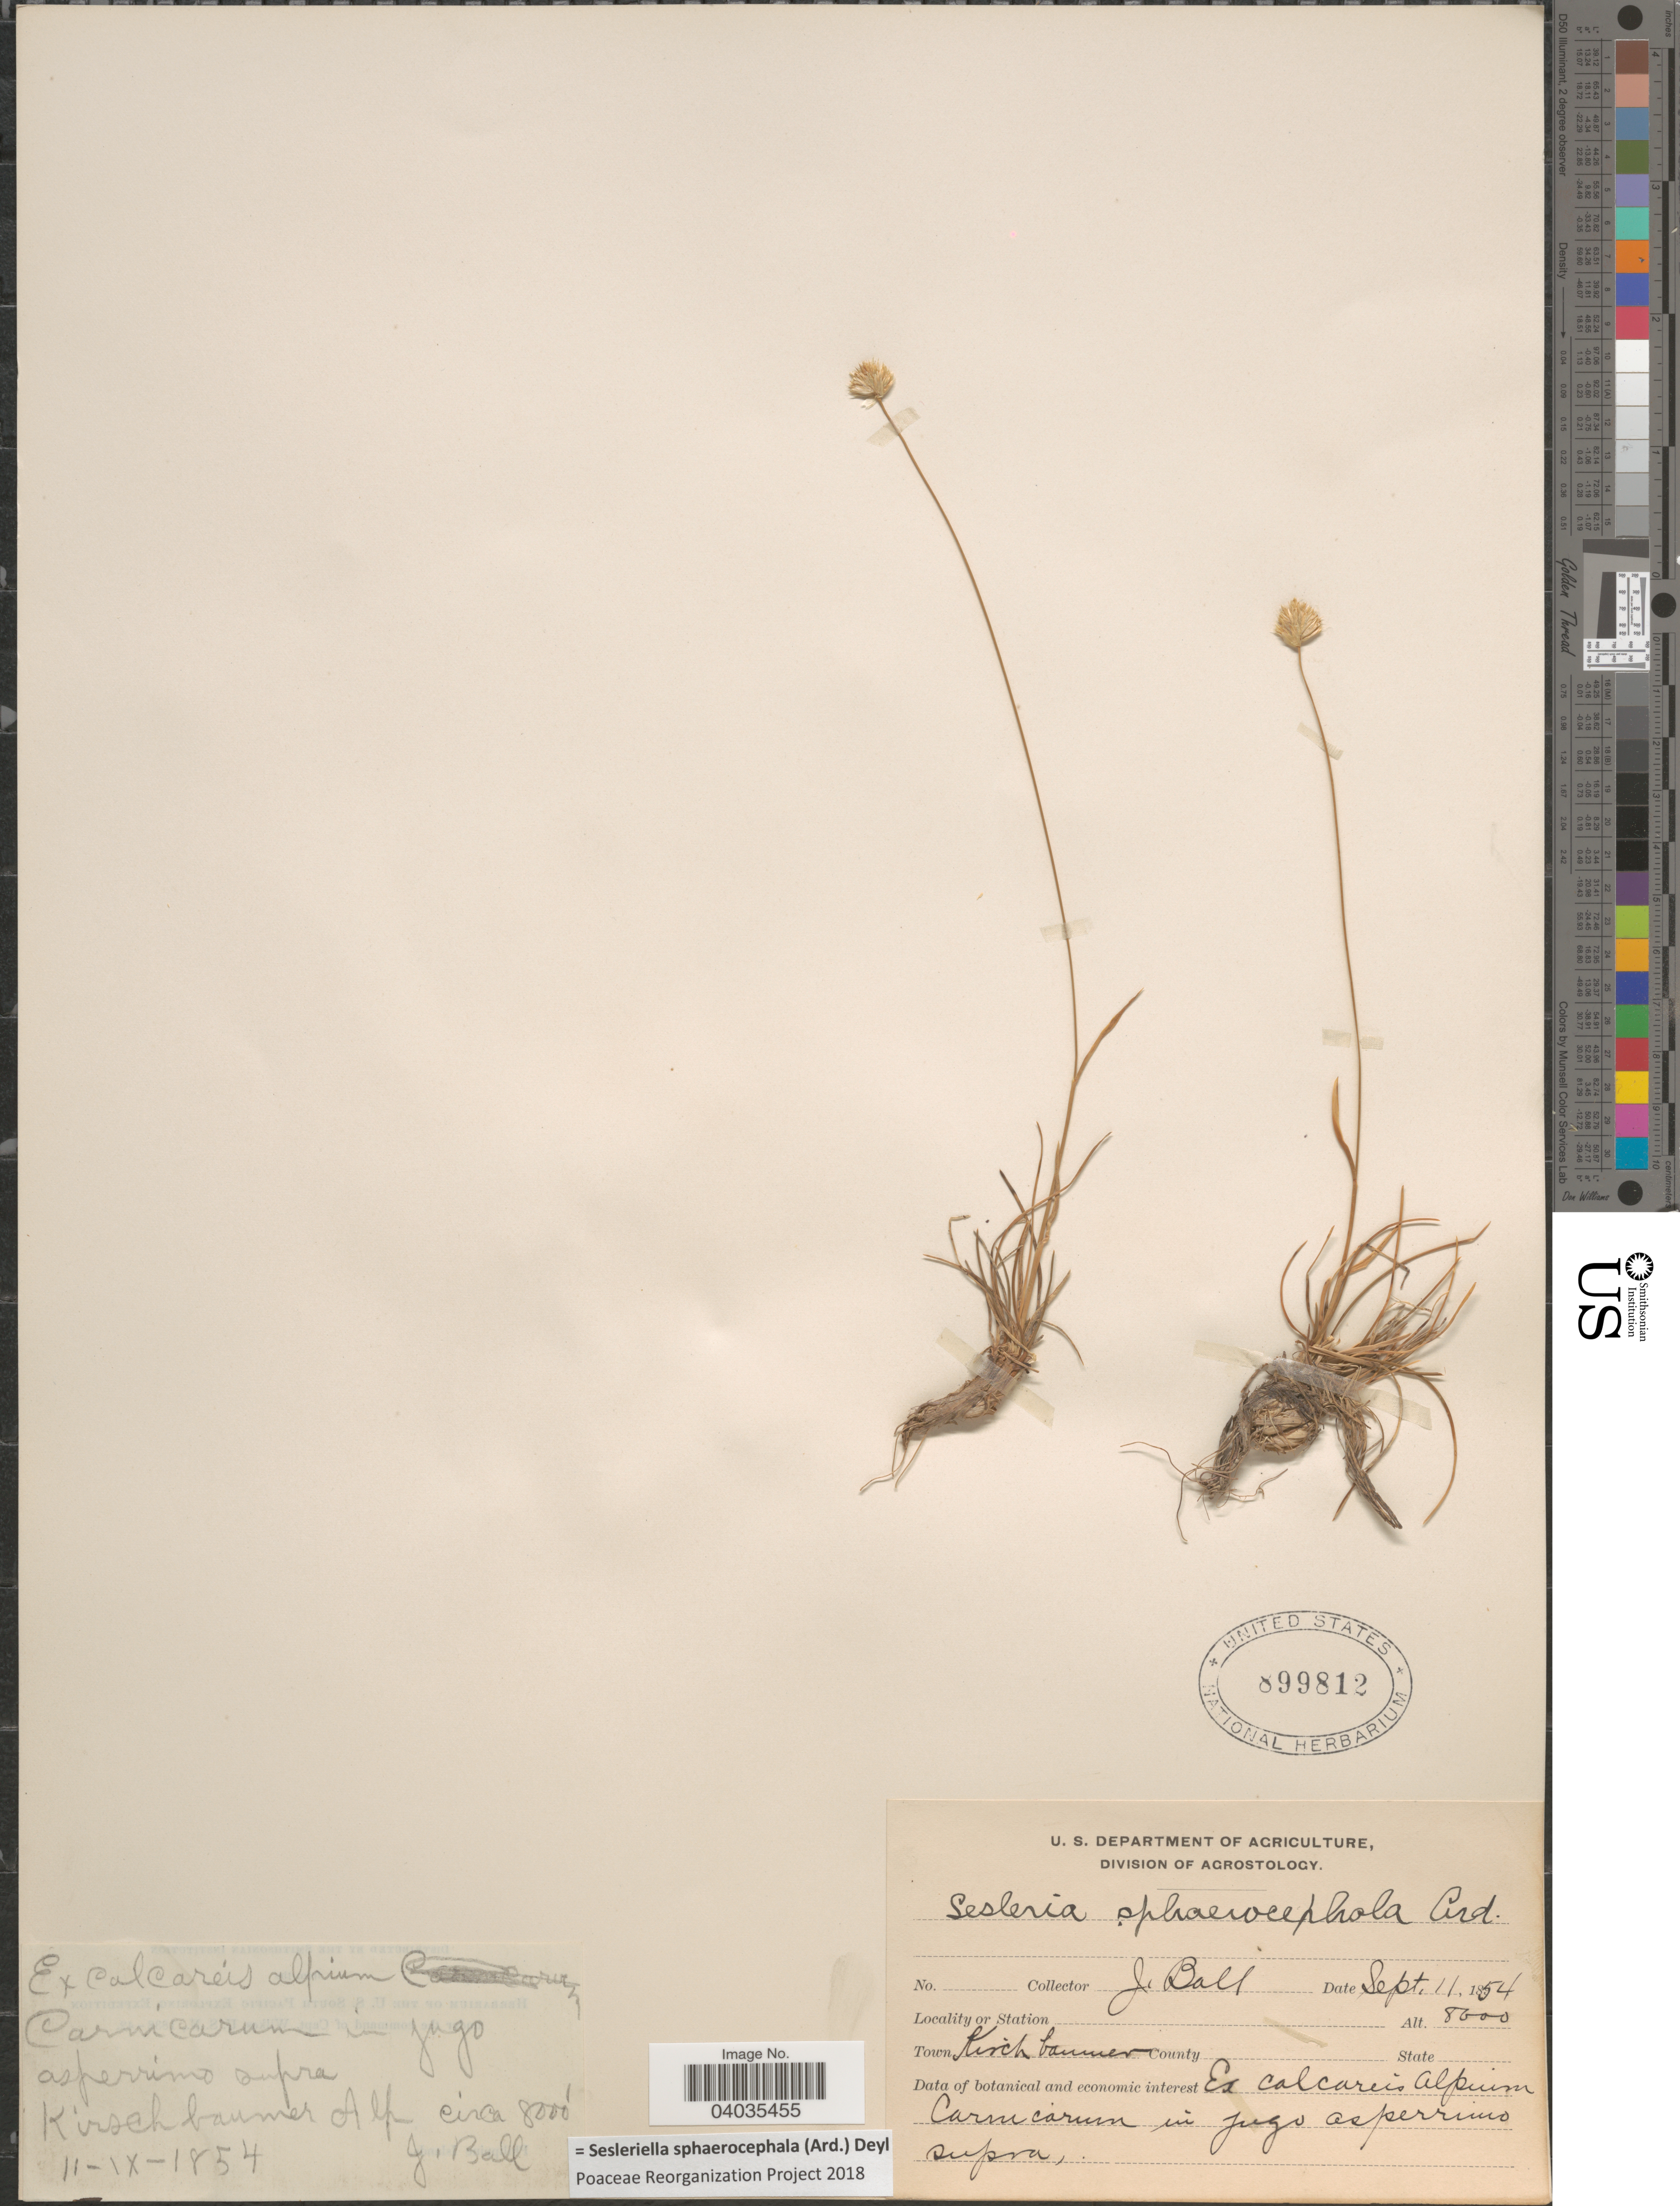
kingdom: Plantae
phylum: Tracheophyta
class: Liliopsida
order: Poales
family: Poaceae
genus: Sesleriella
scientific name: Sesleriella sphaerocephala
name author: (Ard.) Deyl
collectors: J. Ball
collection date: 1854-09-11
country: Austria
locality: Ex calcareis alpium Carnicarum in jugo asperrimo supra Kirschbaumer Alp.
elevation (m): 2438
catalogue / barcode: US 899812